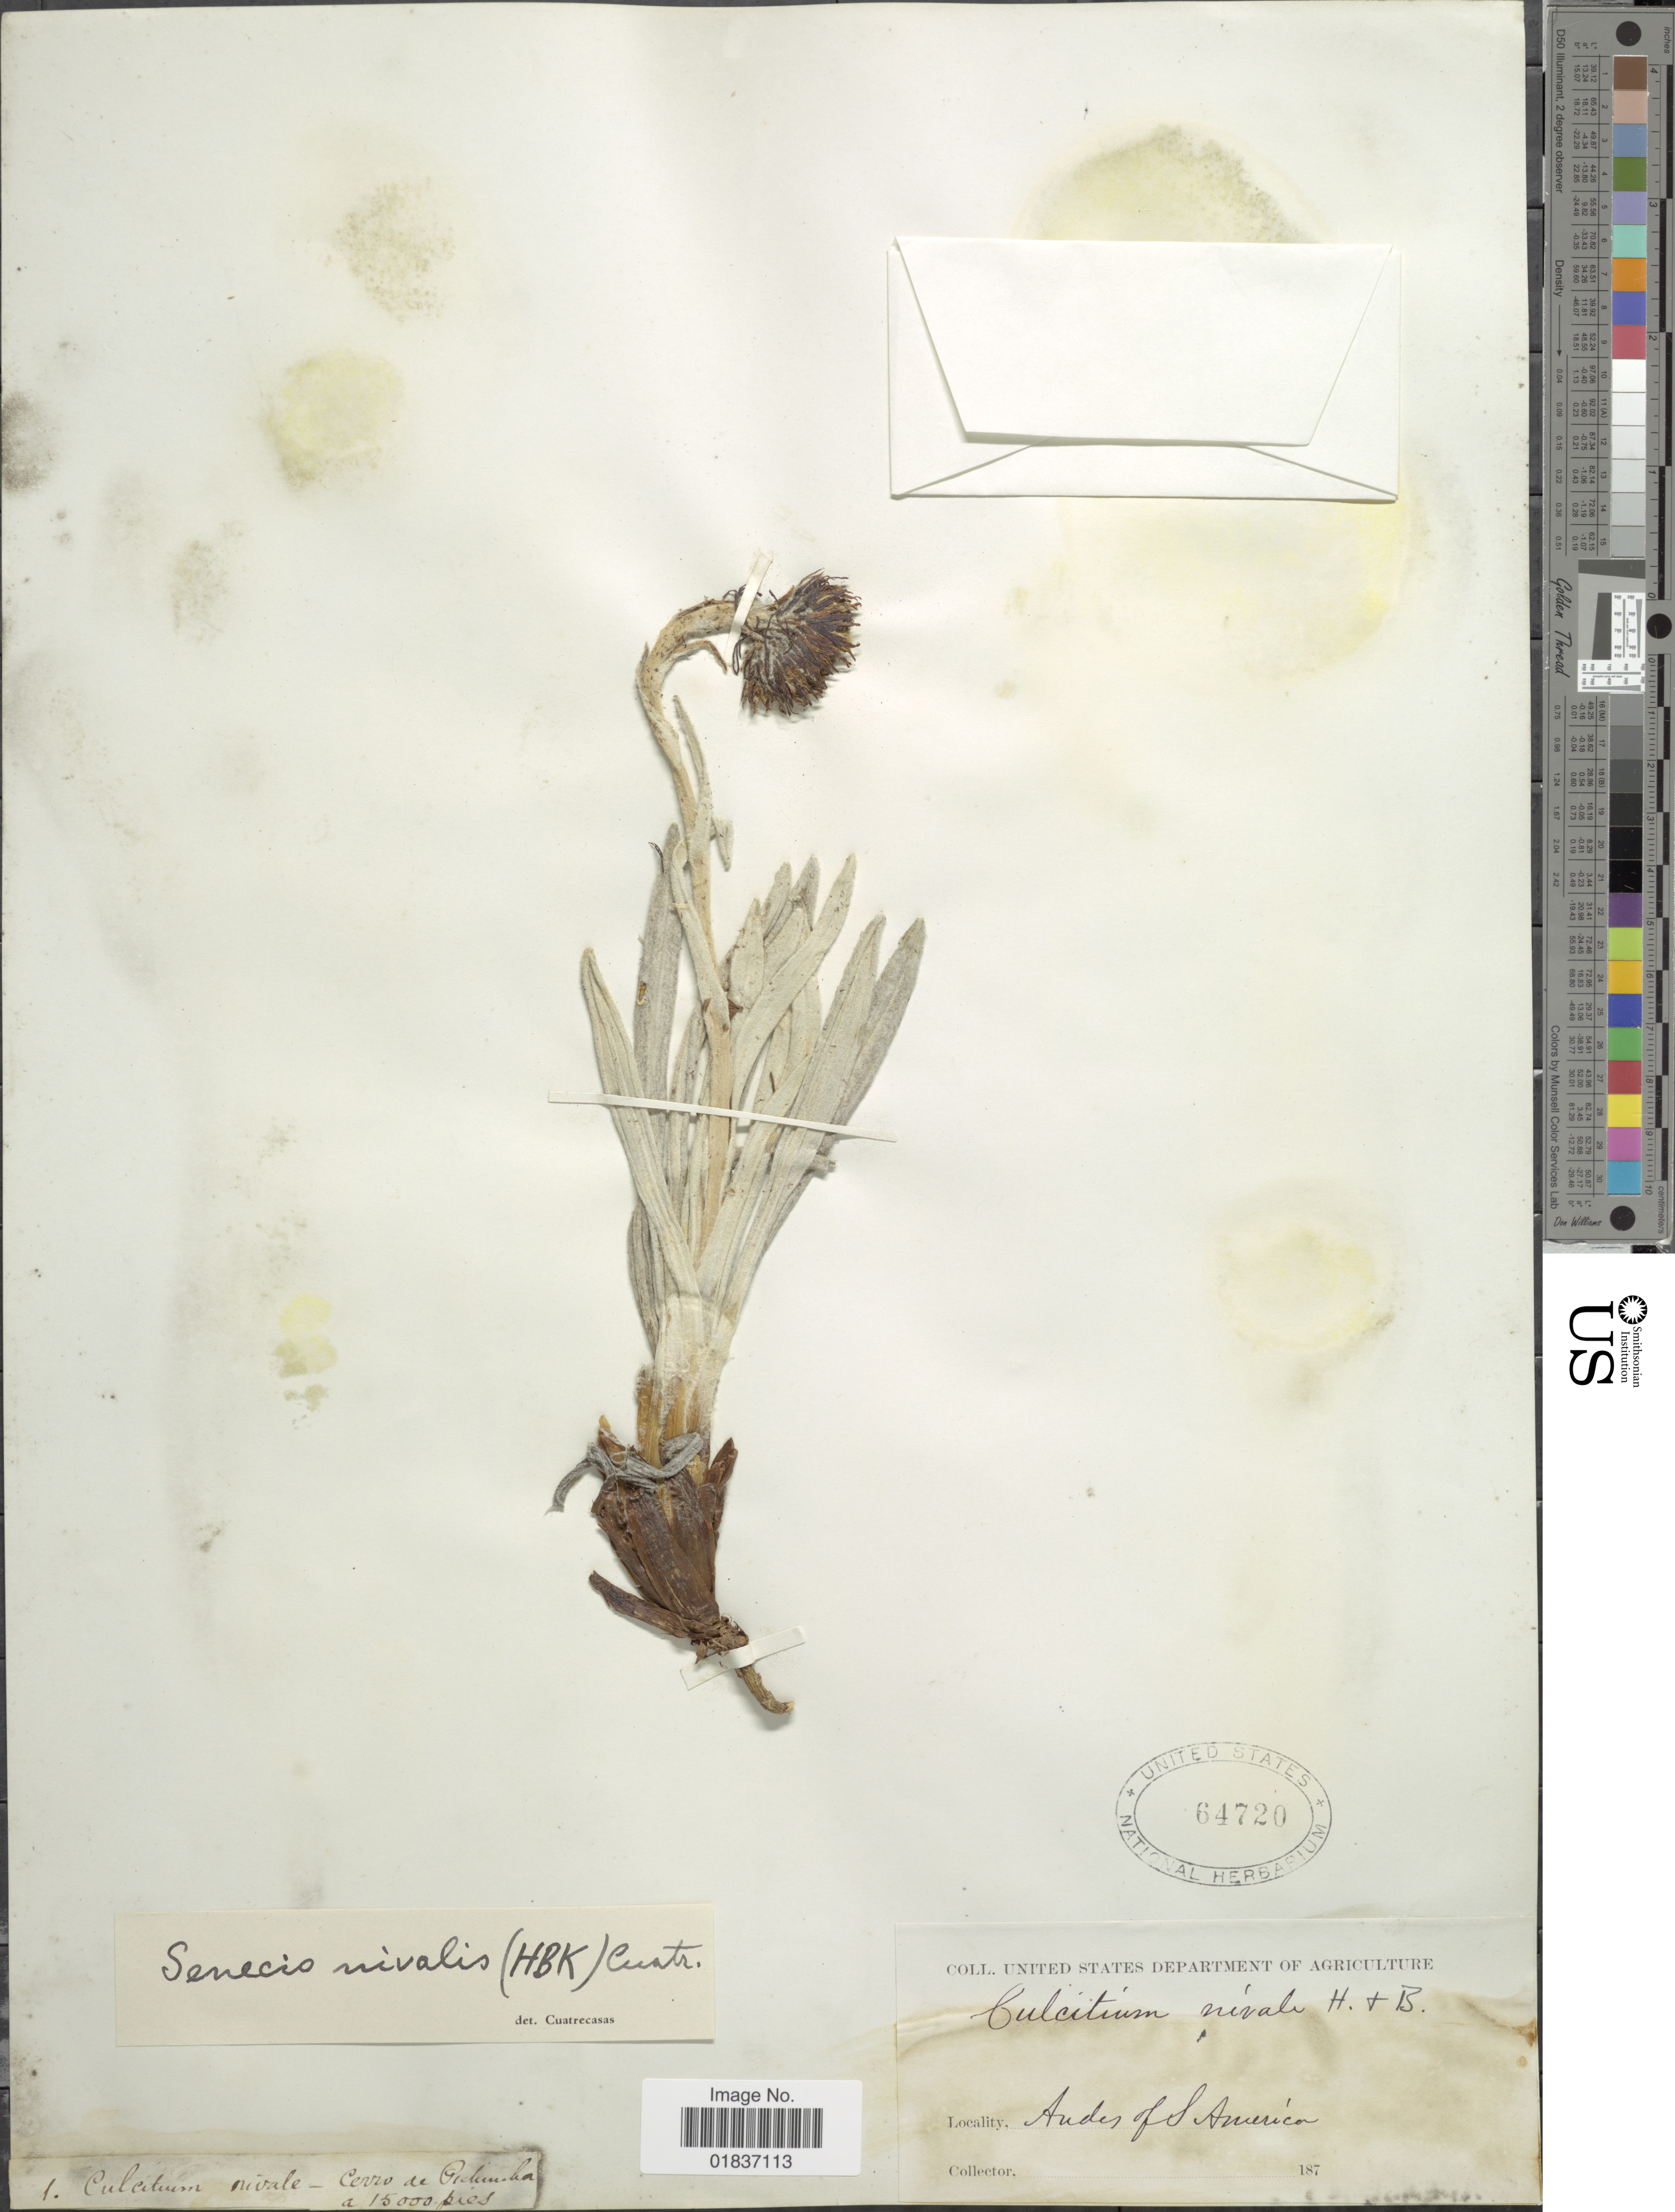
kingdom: Plantae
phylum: Tracheophyta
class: Magnoliopsida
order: Asterales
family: Asteraceae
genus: Senecio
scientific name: Senecio nivalis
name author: (Kunth) Cuatrec.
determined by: Salomon, Luciana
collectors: United States Department of Agriculture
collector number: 1?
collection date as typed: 187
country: Ecuador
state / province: Pichincha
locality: Cerro de Pichincha, Andes of America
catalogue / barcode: US 64720